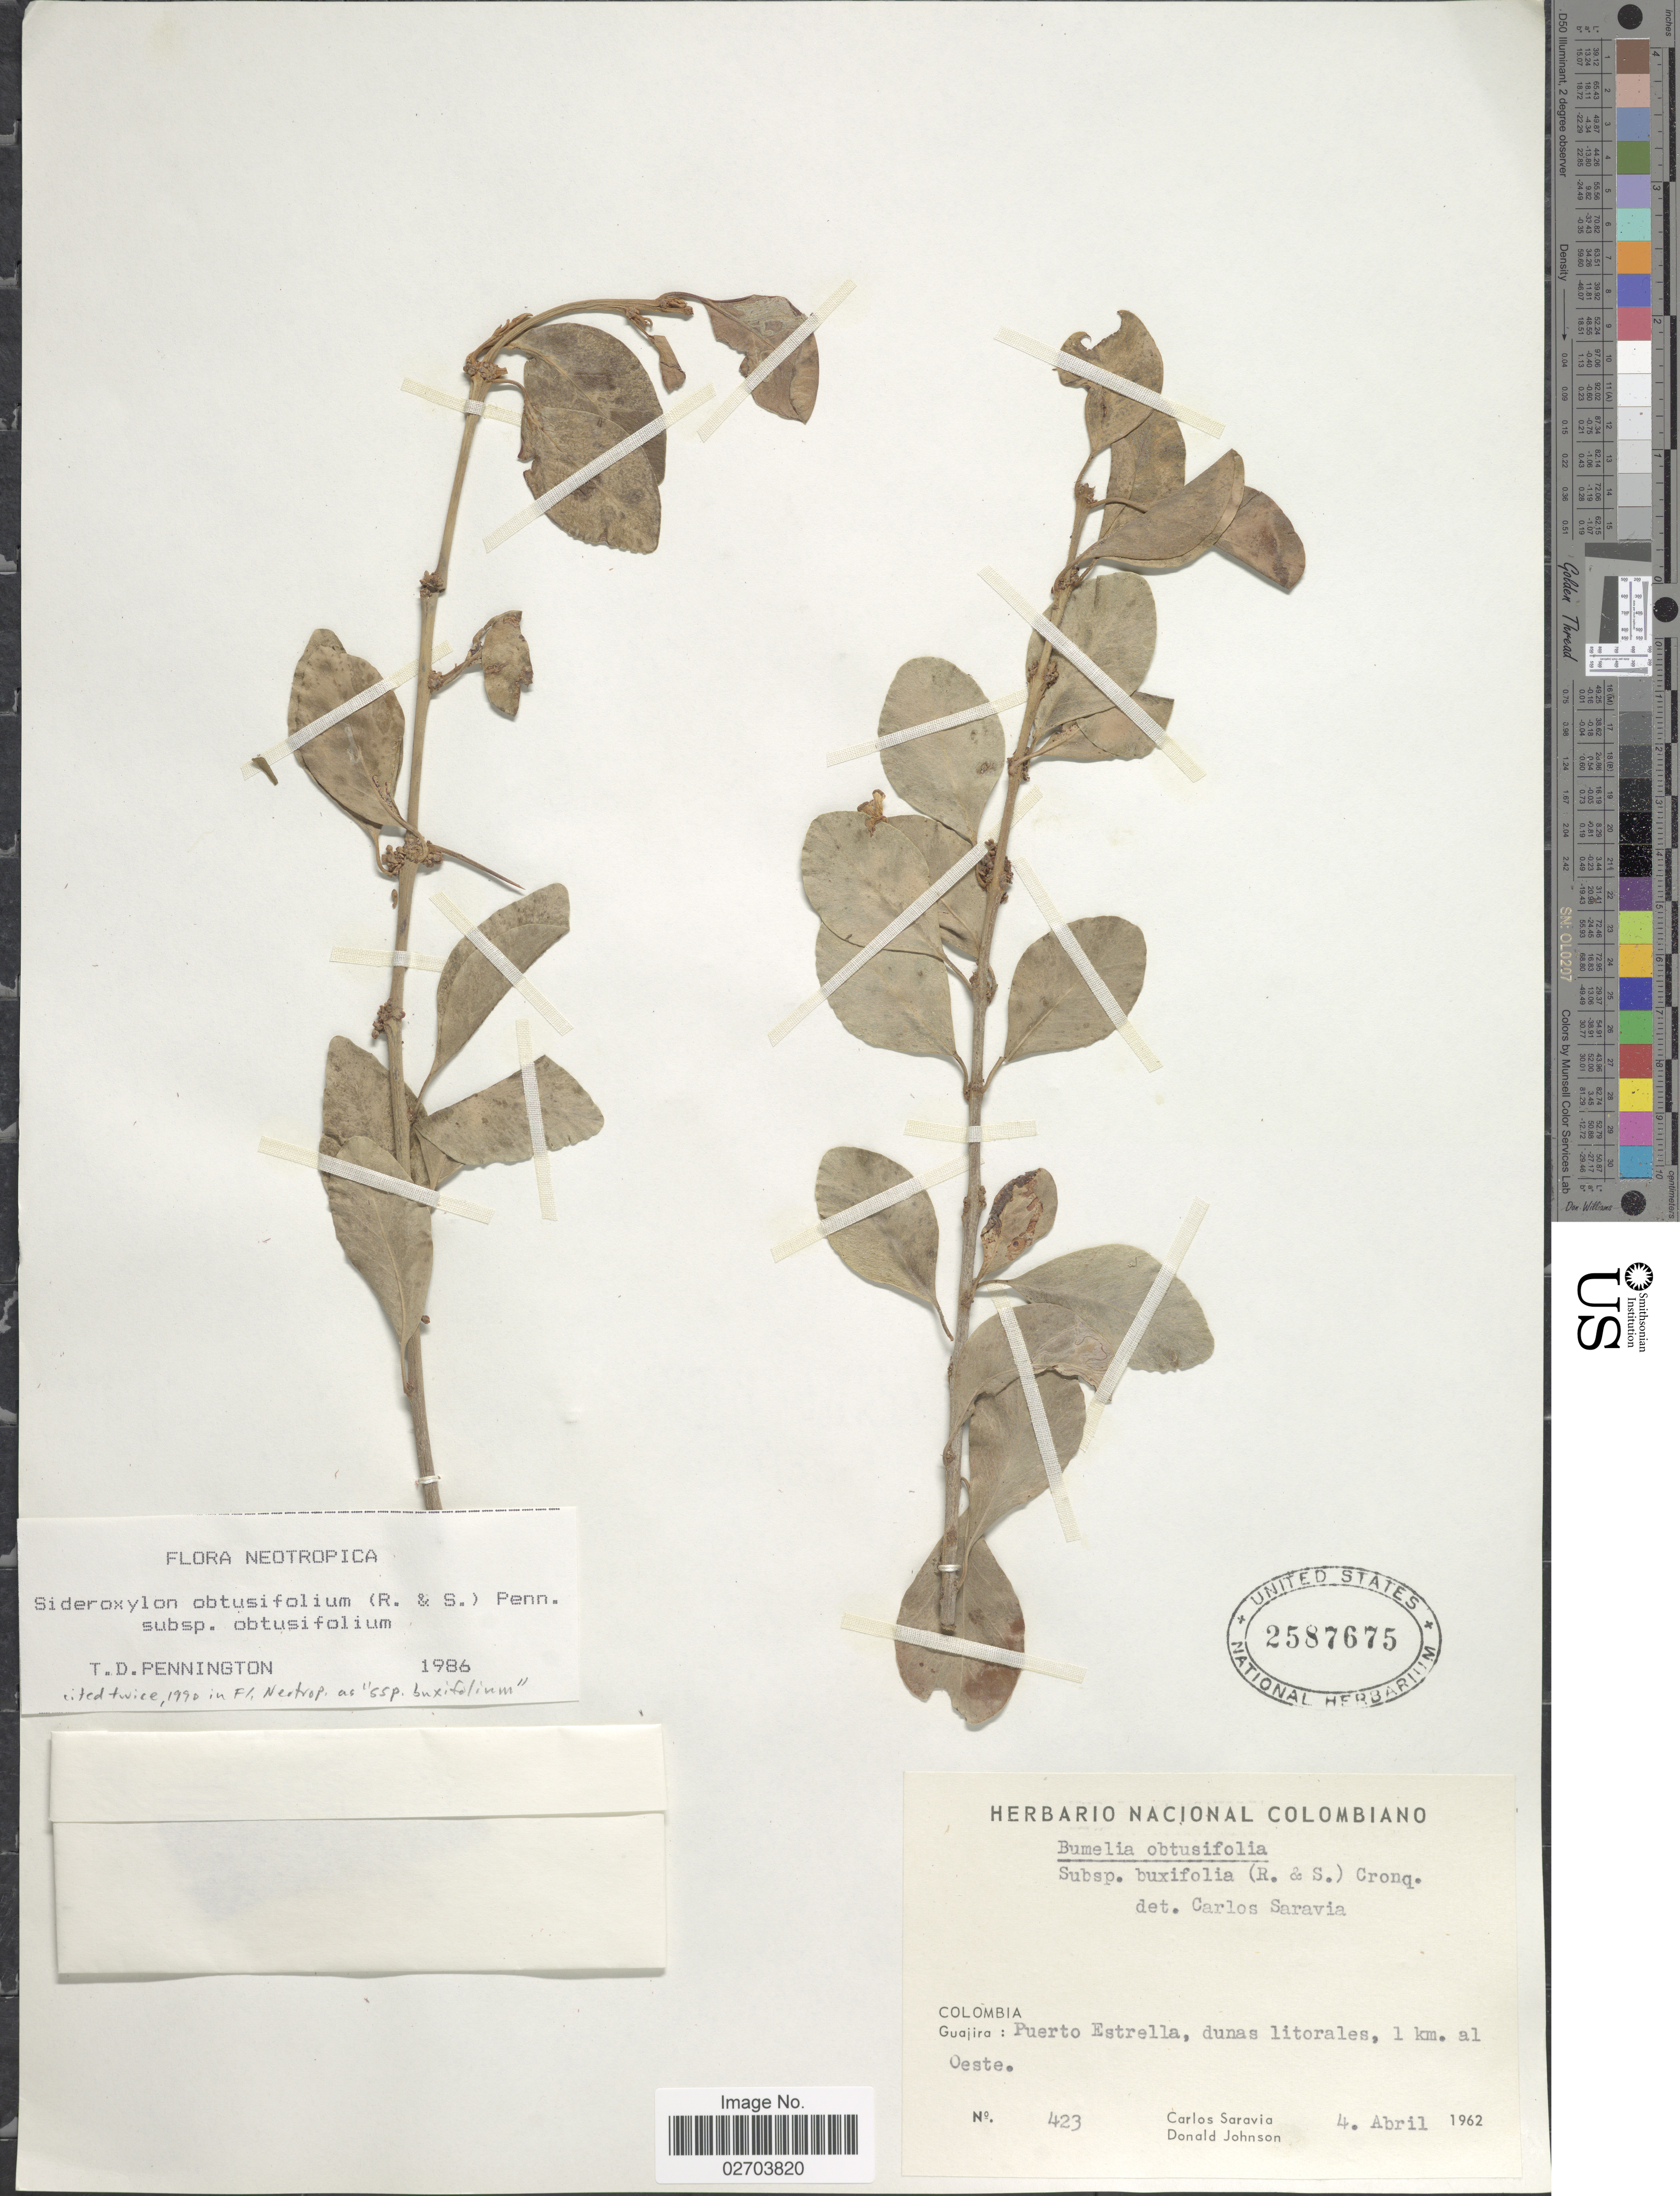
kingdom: Plantae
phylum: Tracheophyta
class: Magnoliopsida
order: Ericales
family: Sapotaceae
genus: Sideroxylon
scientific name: Sideroxylon obtusifolium subsp. buxifolium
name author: (Roem. & Schult.) T.D. Penn.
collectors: C. Saravia & D. Johnson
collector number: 423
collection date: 1962-04-04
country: Colombia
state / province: La Guajira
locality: Guajira: Puerto Estrella, dunas litorales, 1 km. al Oeste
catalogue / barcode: US 2587675